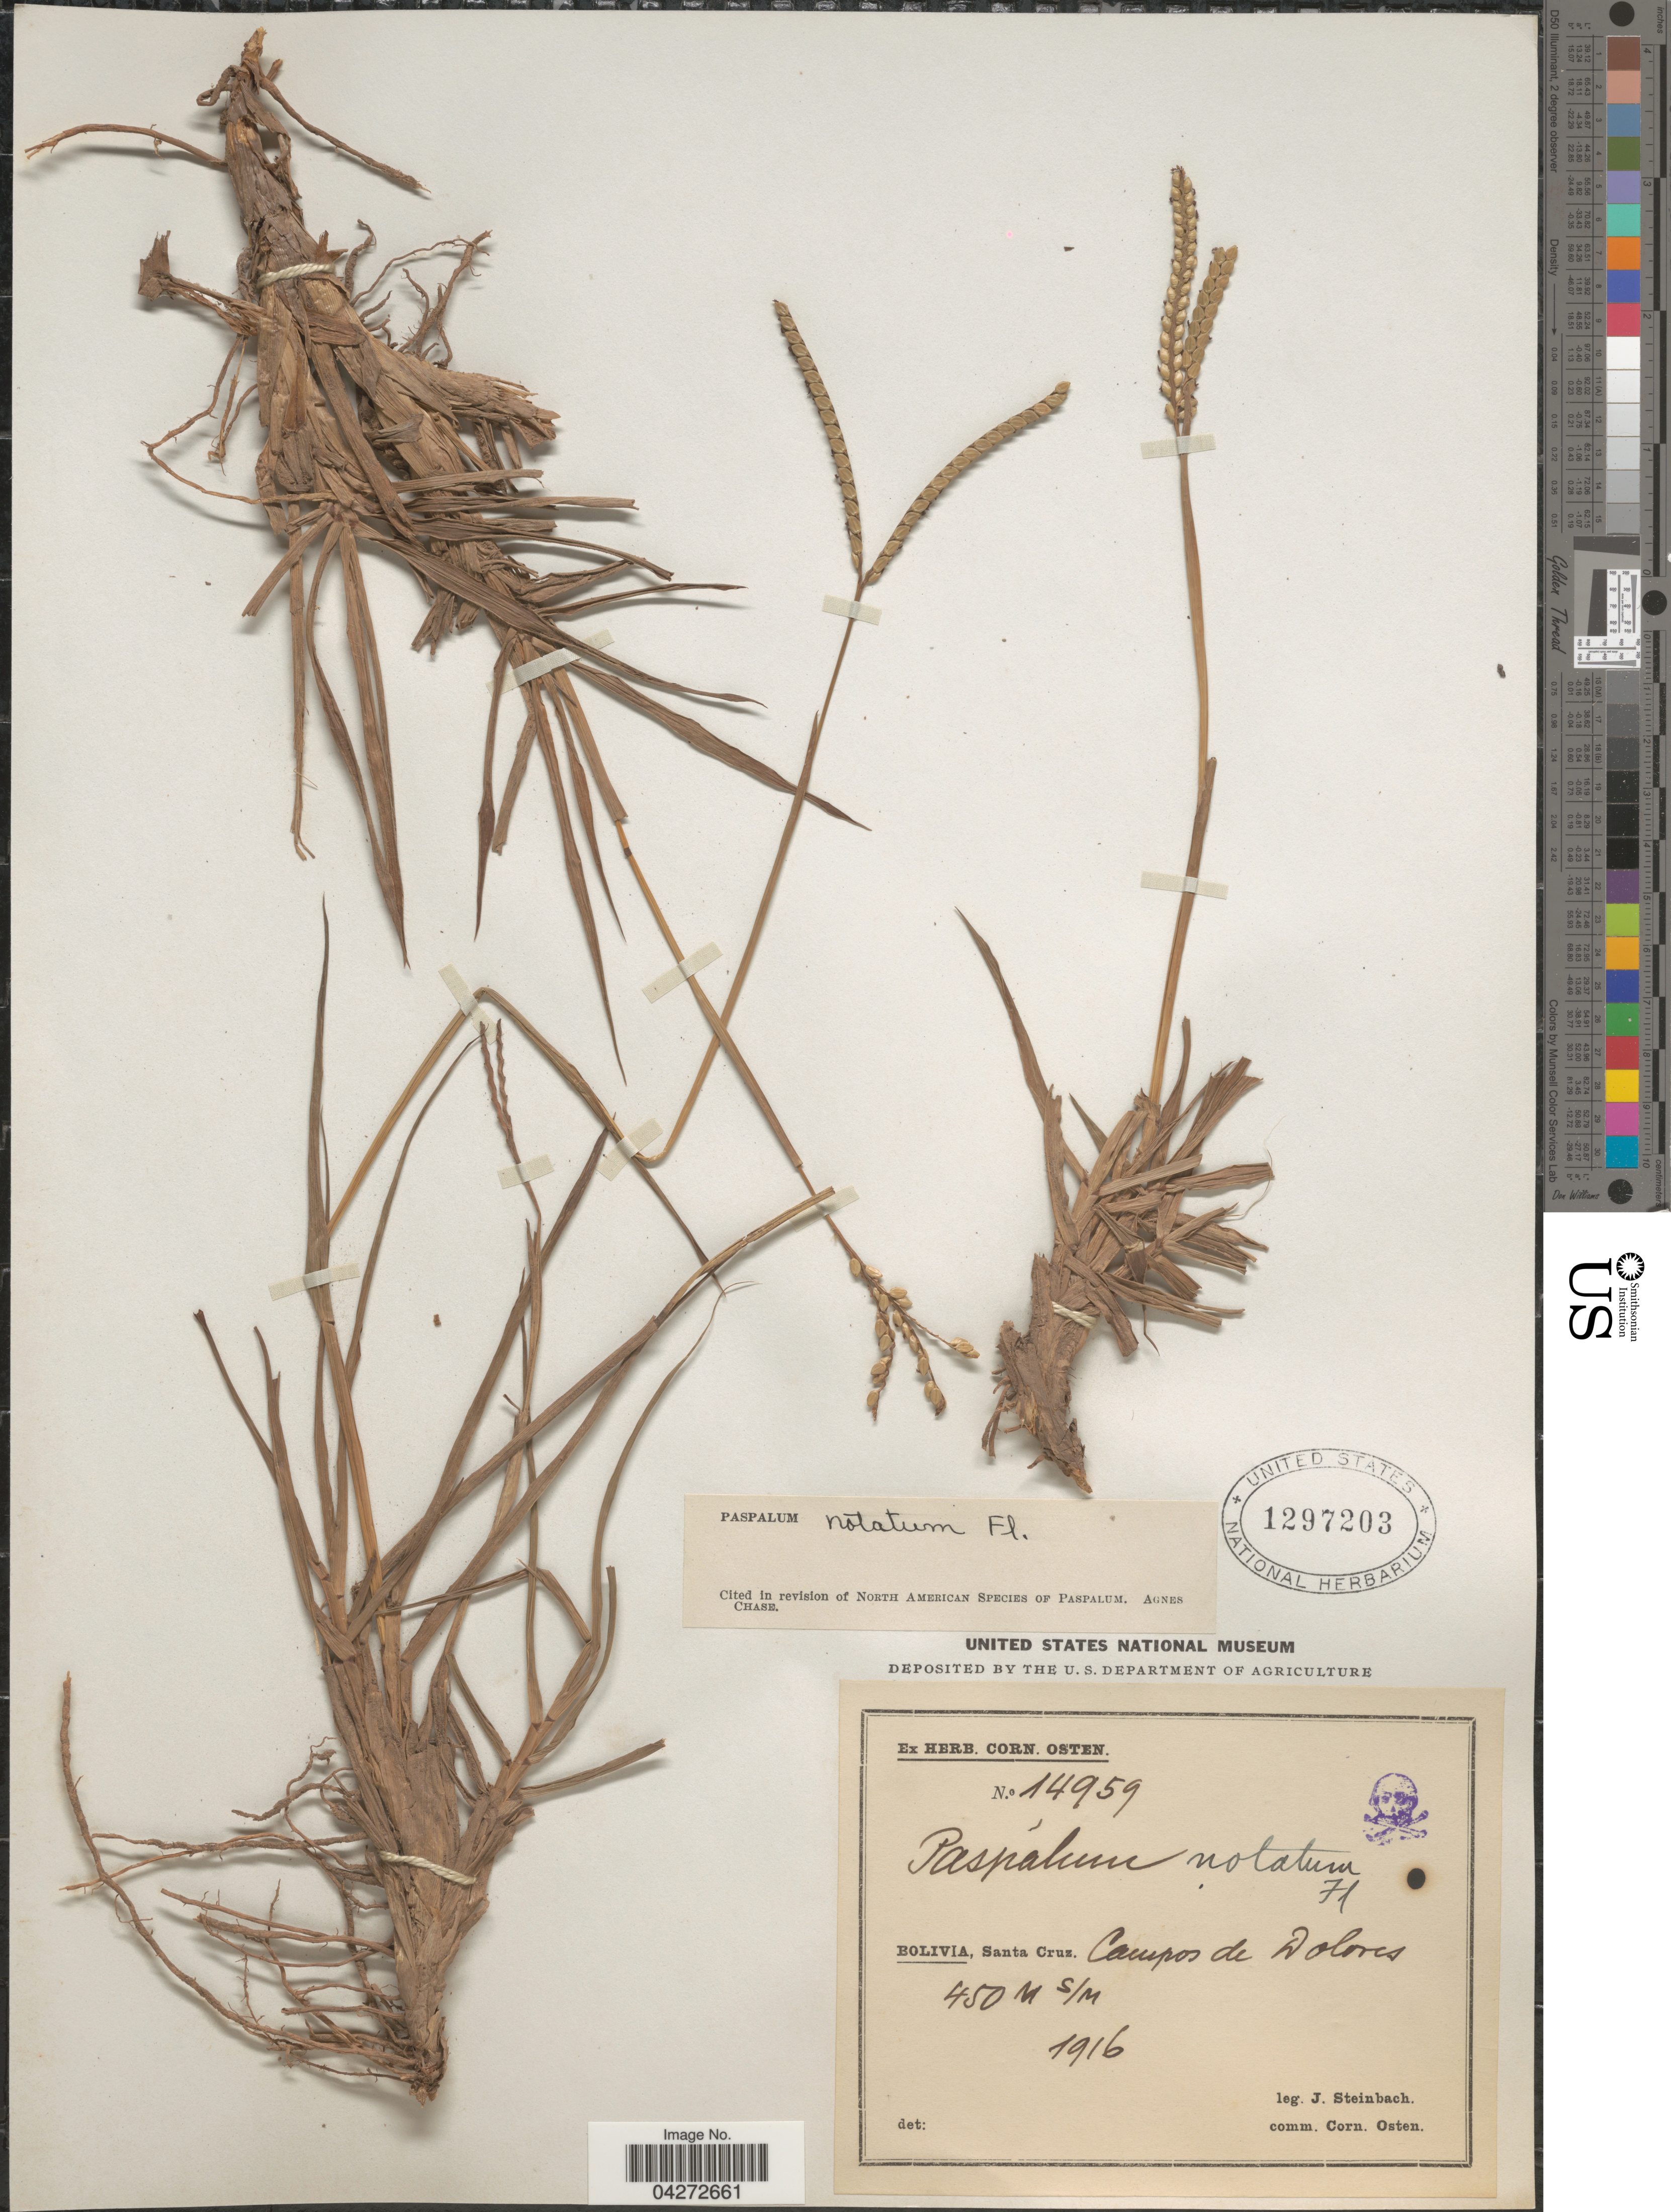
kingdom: Plantae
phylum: Tracheophyta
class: Liliopsida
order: Poales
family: Poaceae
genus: Paspalum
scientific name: Paspalum notatum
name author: Flüggé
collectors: J. Steinbach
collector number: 14959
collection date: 1916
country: Bolivia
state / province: Santa Cruz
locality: Santa Cruz. Campos de Dolores.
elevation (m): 450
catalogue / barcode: US 1297203